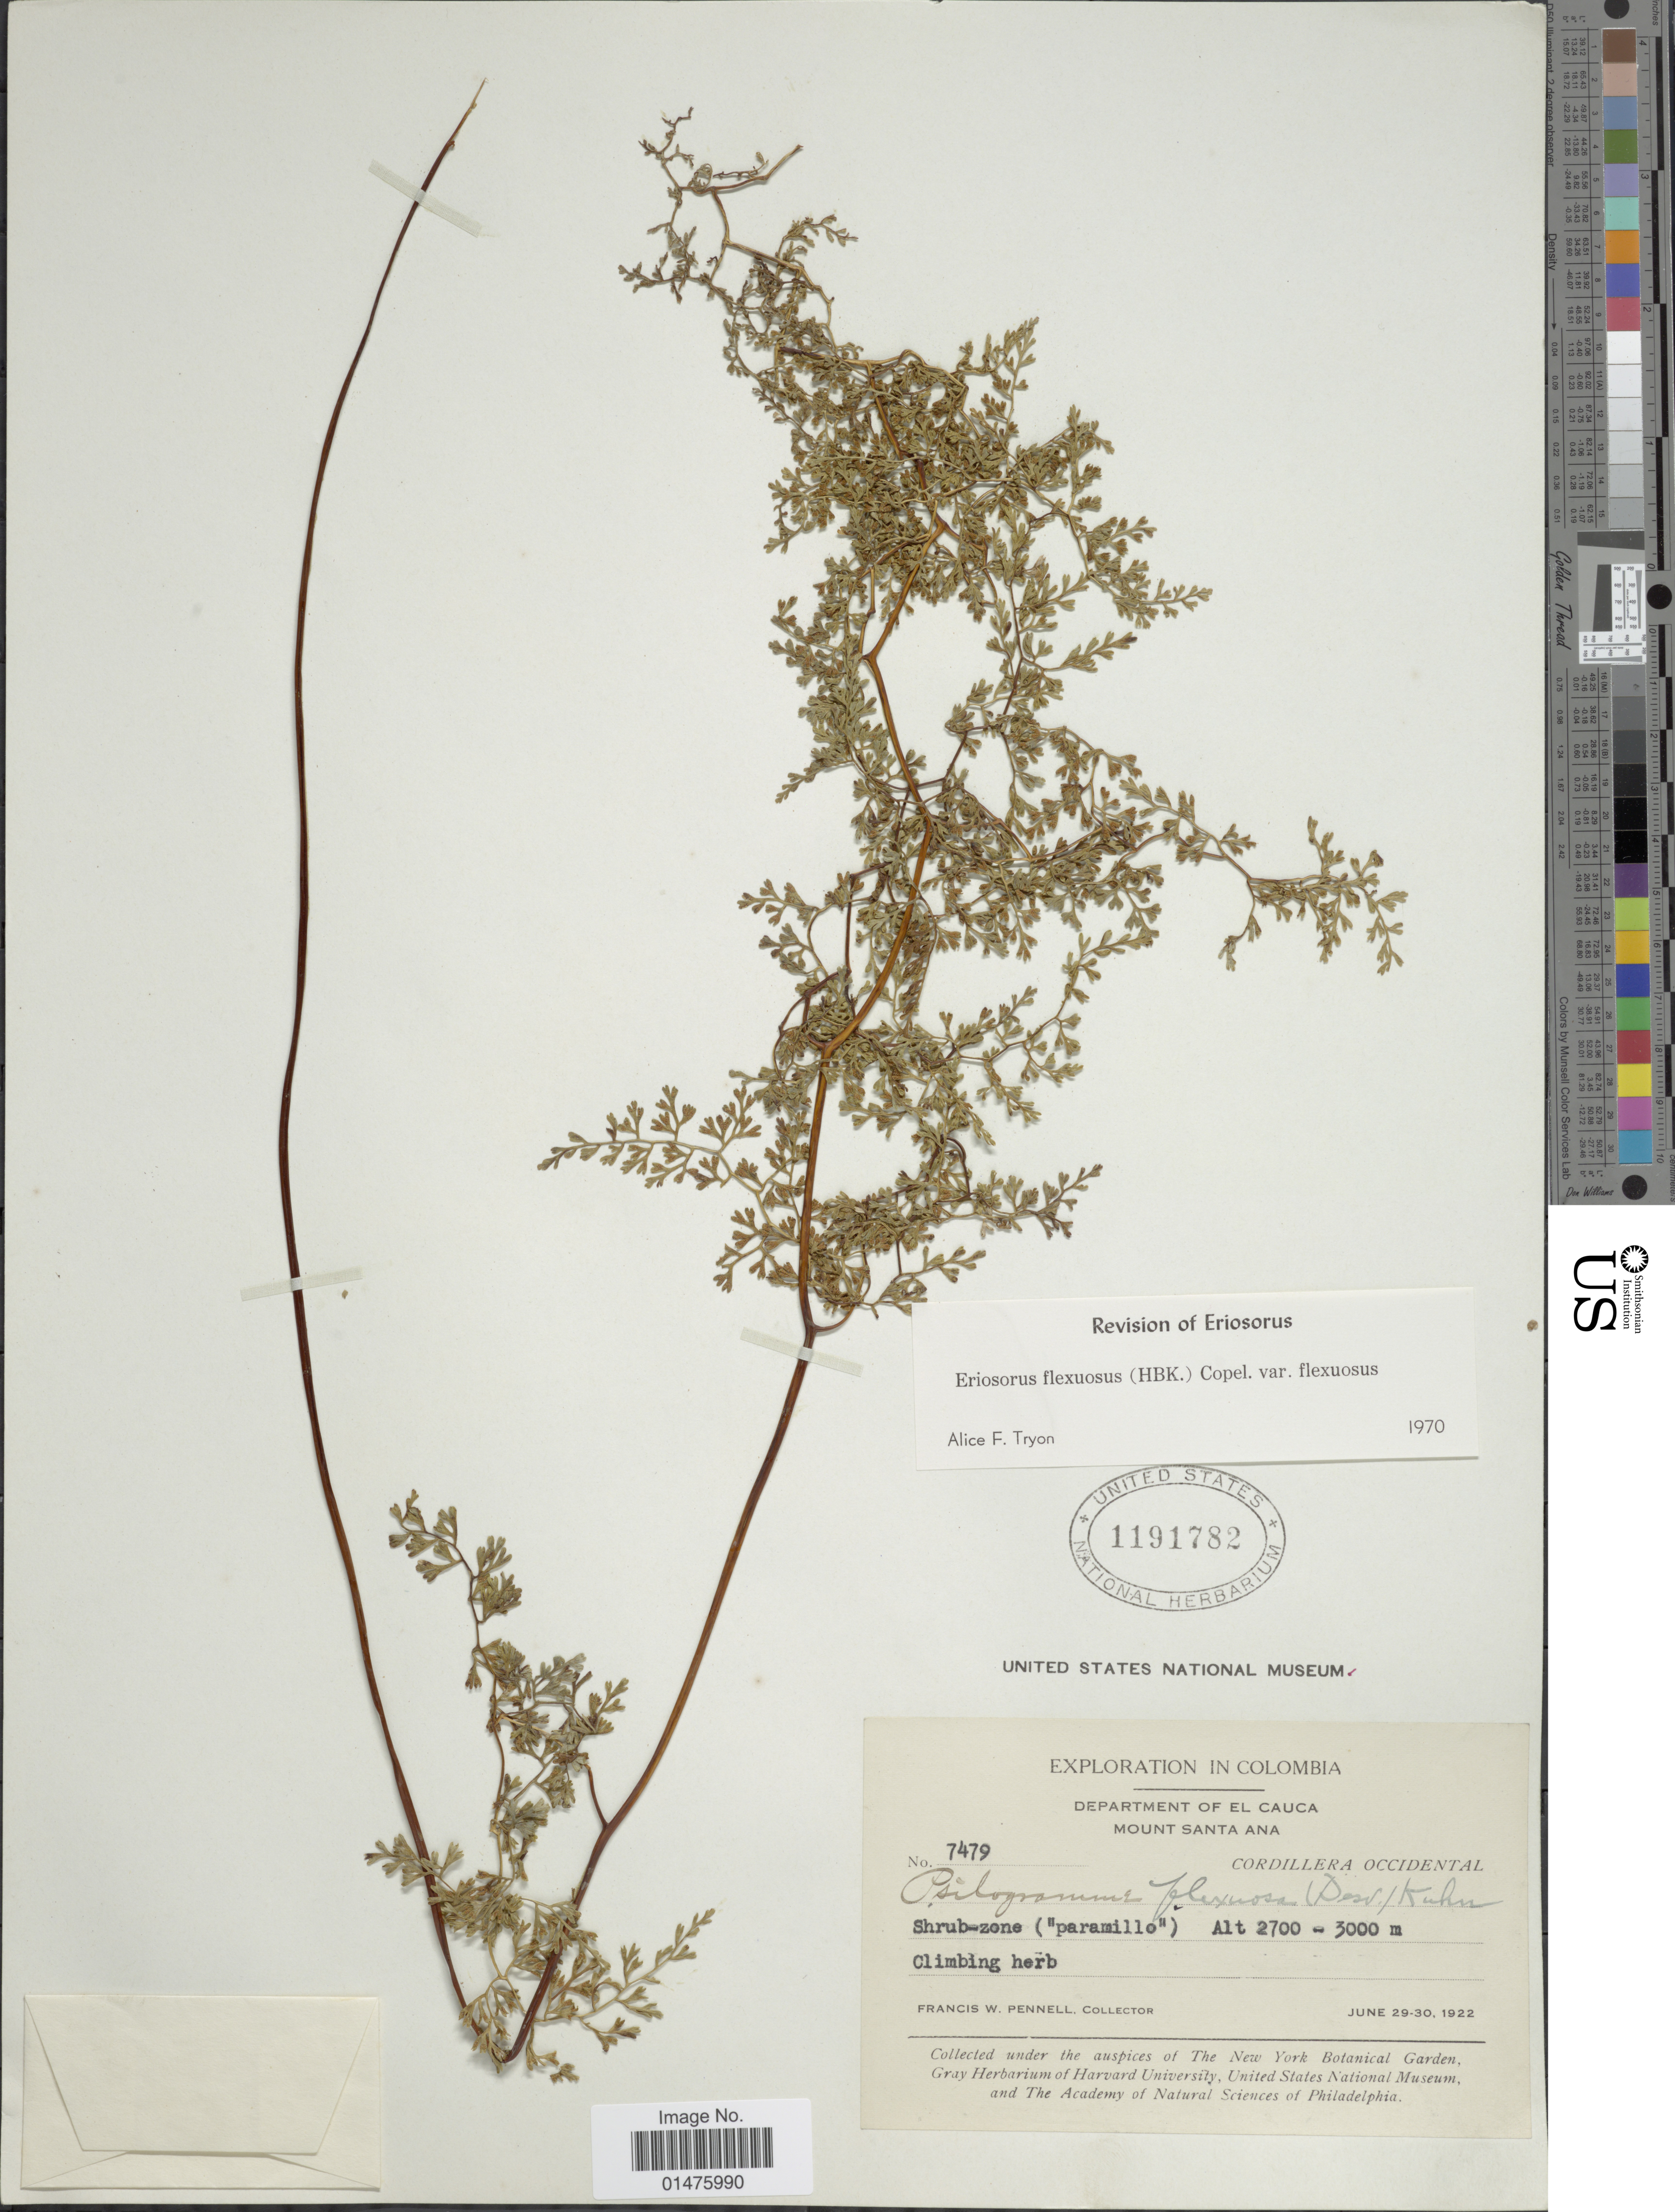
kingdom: Plantae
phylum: Tracheophyta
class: Polypodiopsida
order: Polypodiales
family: Pteridaceae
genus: Jamesonia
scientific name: Jamesonia flexuosa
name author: (Humb. & Bonpl.) Christenh.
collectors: F. W. Pennell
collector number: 7479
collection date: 1922-06-29/1922-06-30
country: Colombia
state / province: Cauca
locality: Department of El Cauca Mount Santa Ana, Cordillera Occidental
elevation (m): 2700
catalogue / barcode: US 1191782